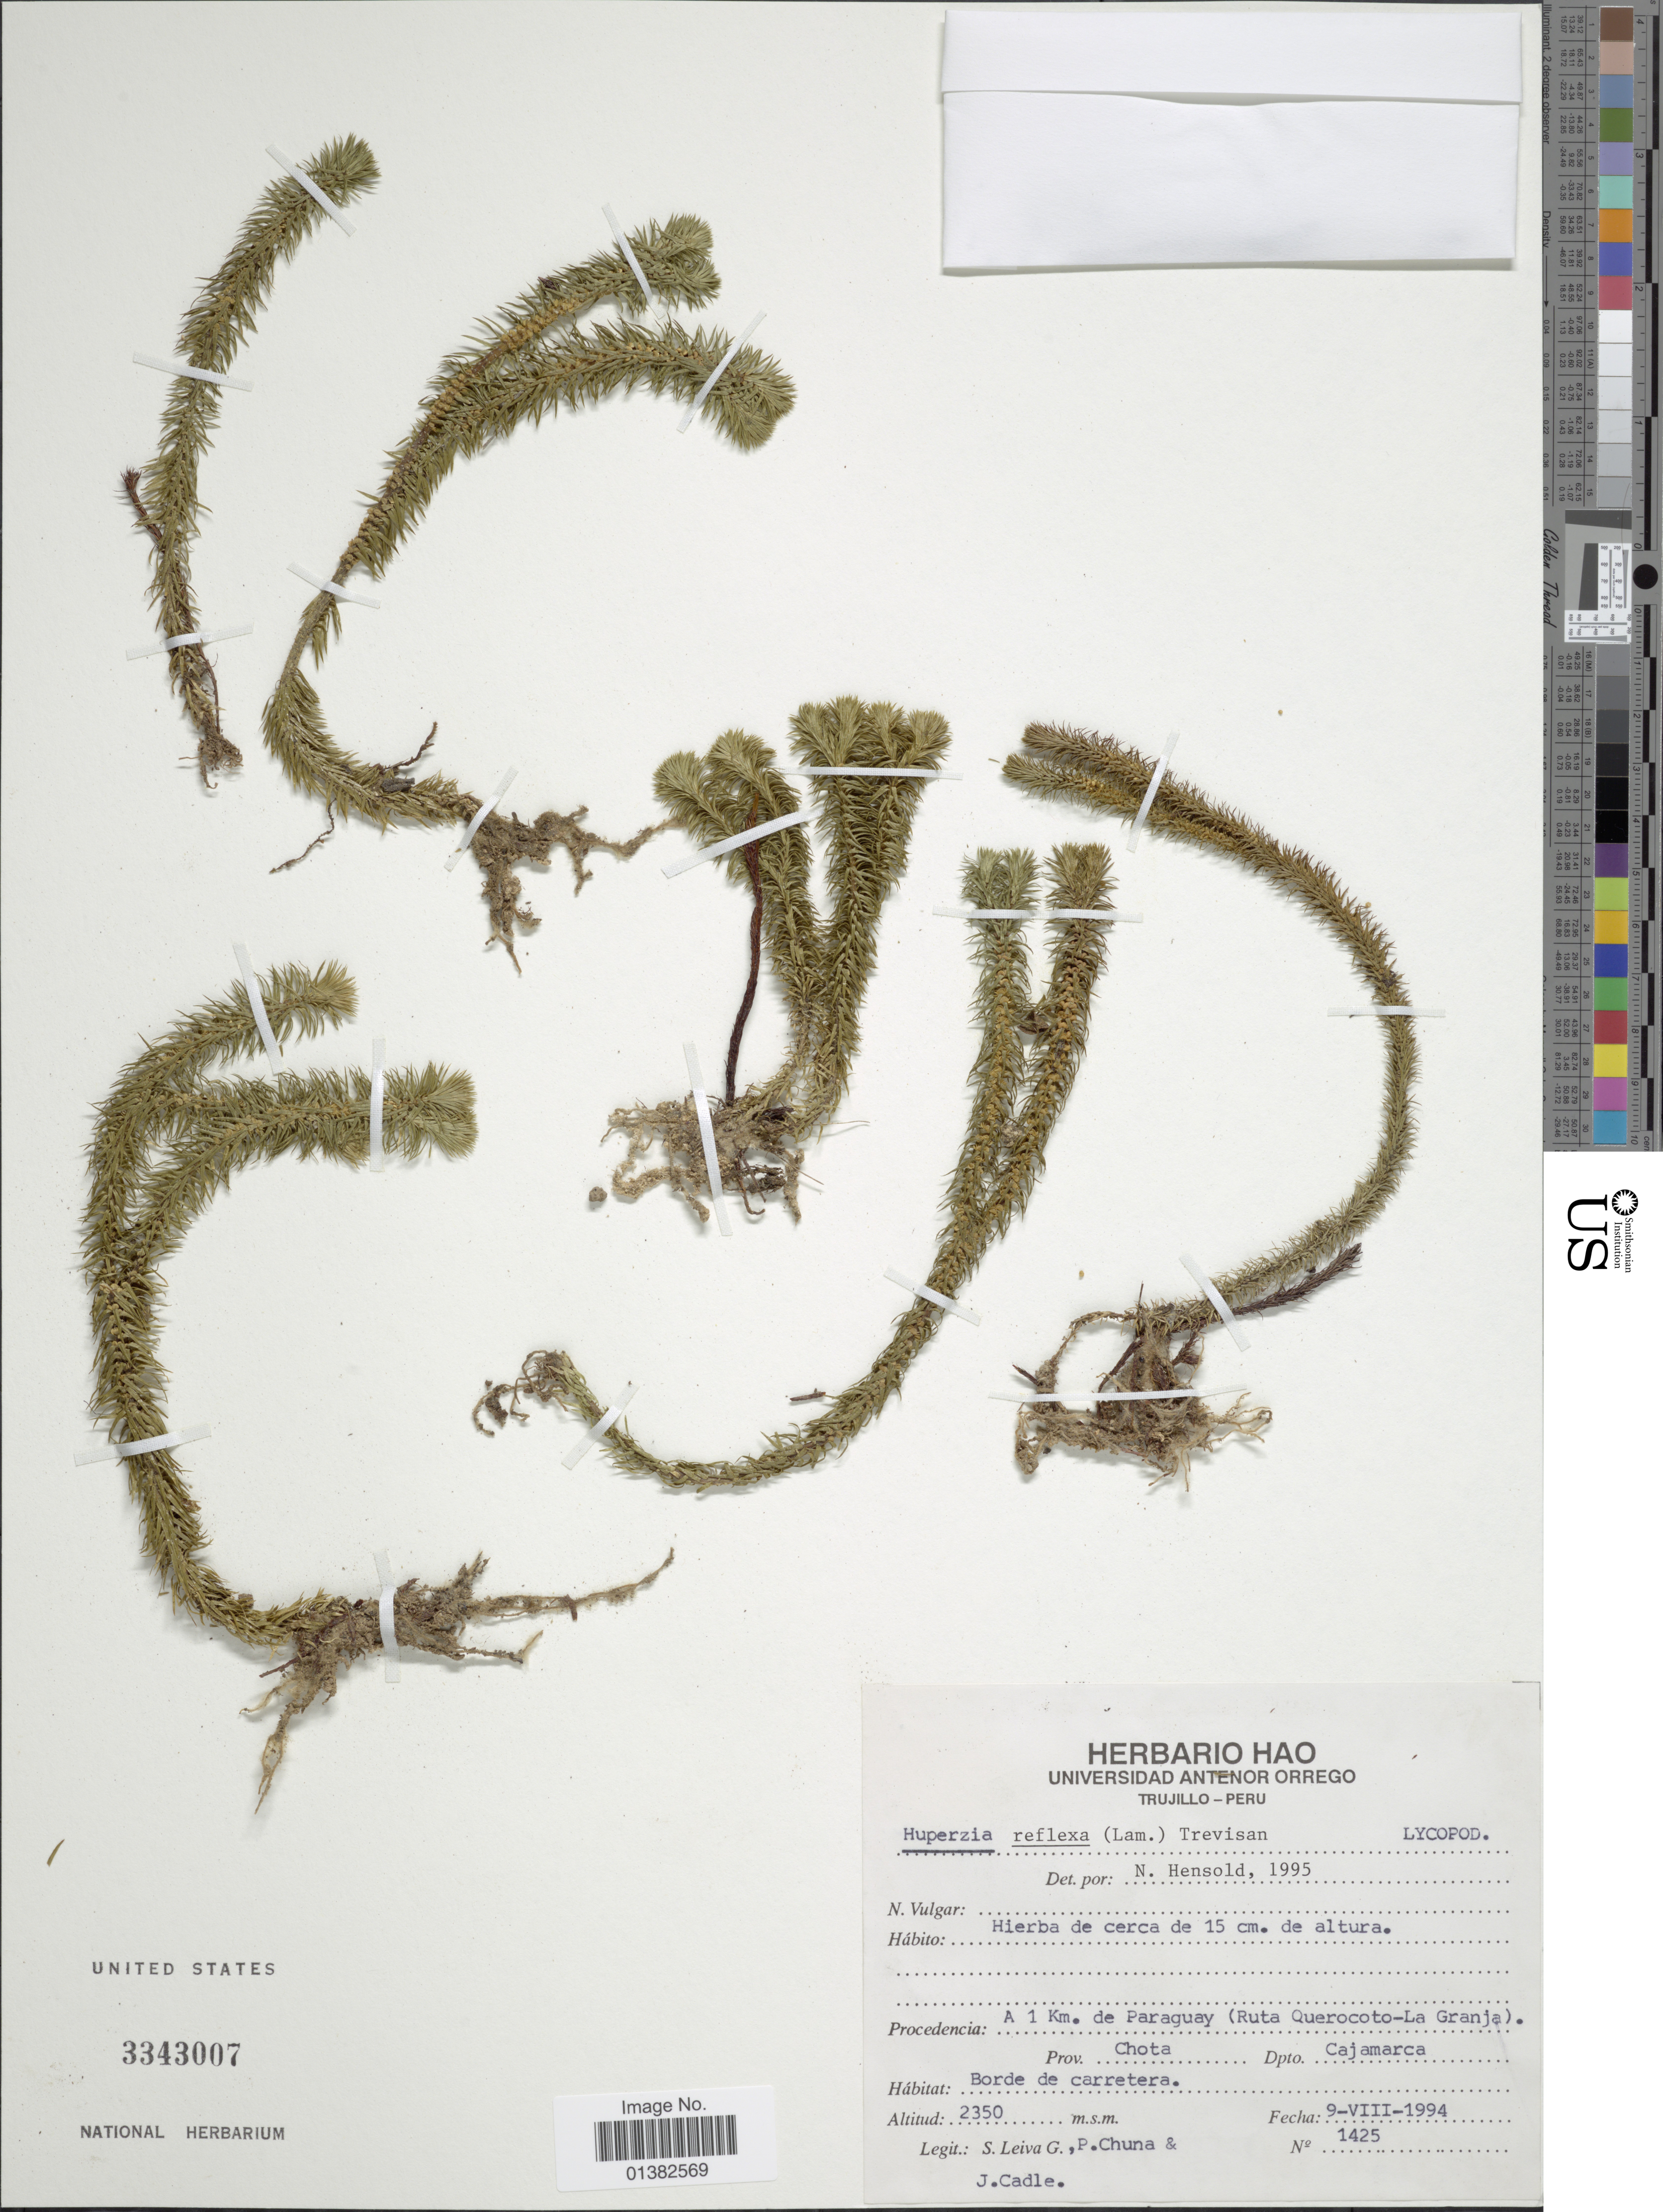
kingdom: Plantae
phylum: Tracheophyta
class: Lycopodiopsida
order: Lycopodiales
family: Lycopodiaceae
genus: Phlegmariurus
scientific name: Phlegmariurus reflexus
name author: (Lam.) B. Øllg.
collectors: S. Levia G, P. Chuna & J. Cadle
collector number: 1425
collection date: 1994-08-09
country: Peru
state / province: Cajamarca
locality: A 1 Km. de Paraguay (Ruta Querocoto-La Granja), Prov. Chota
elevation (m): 2350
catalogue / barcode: US 3343007